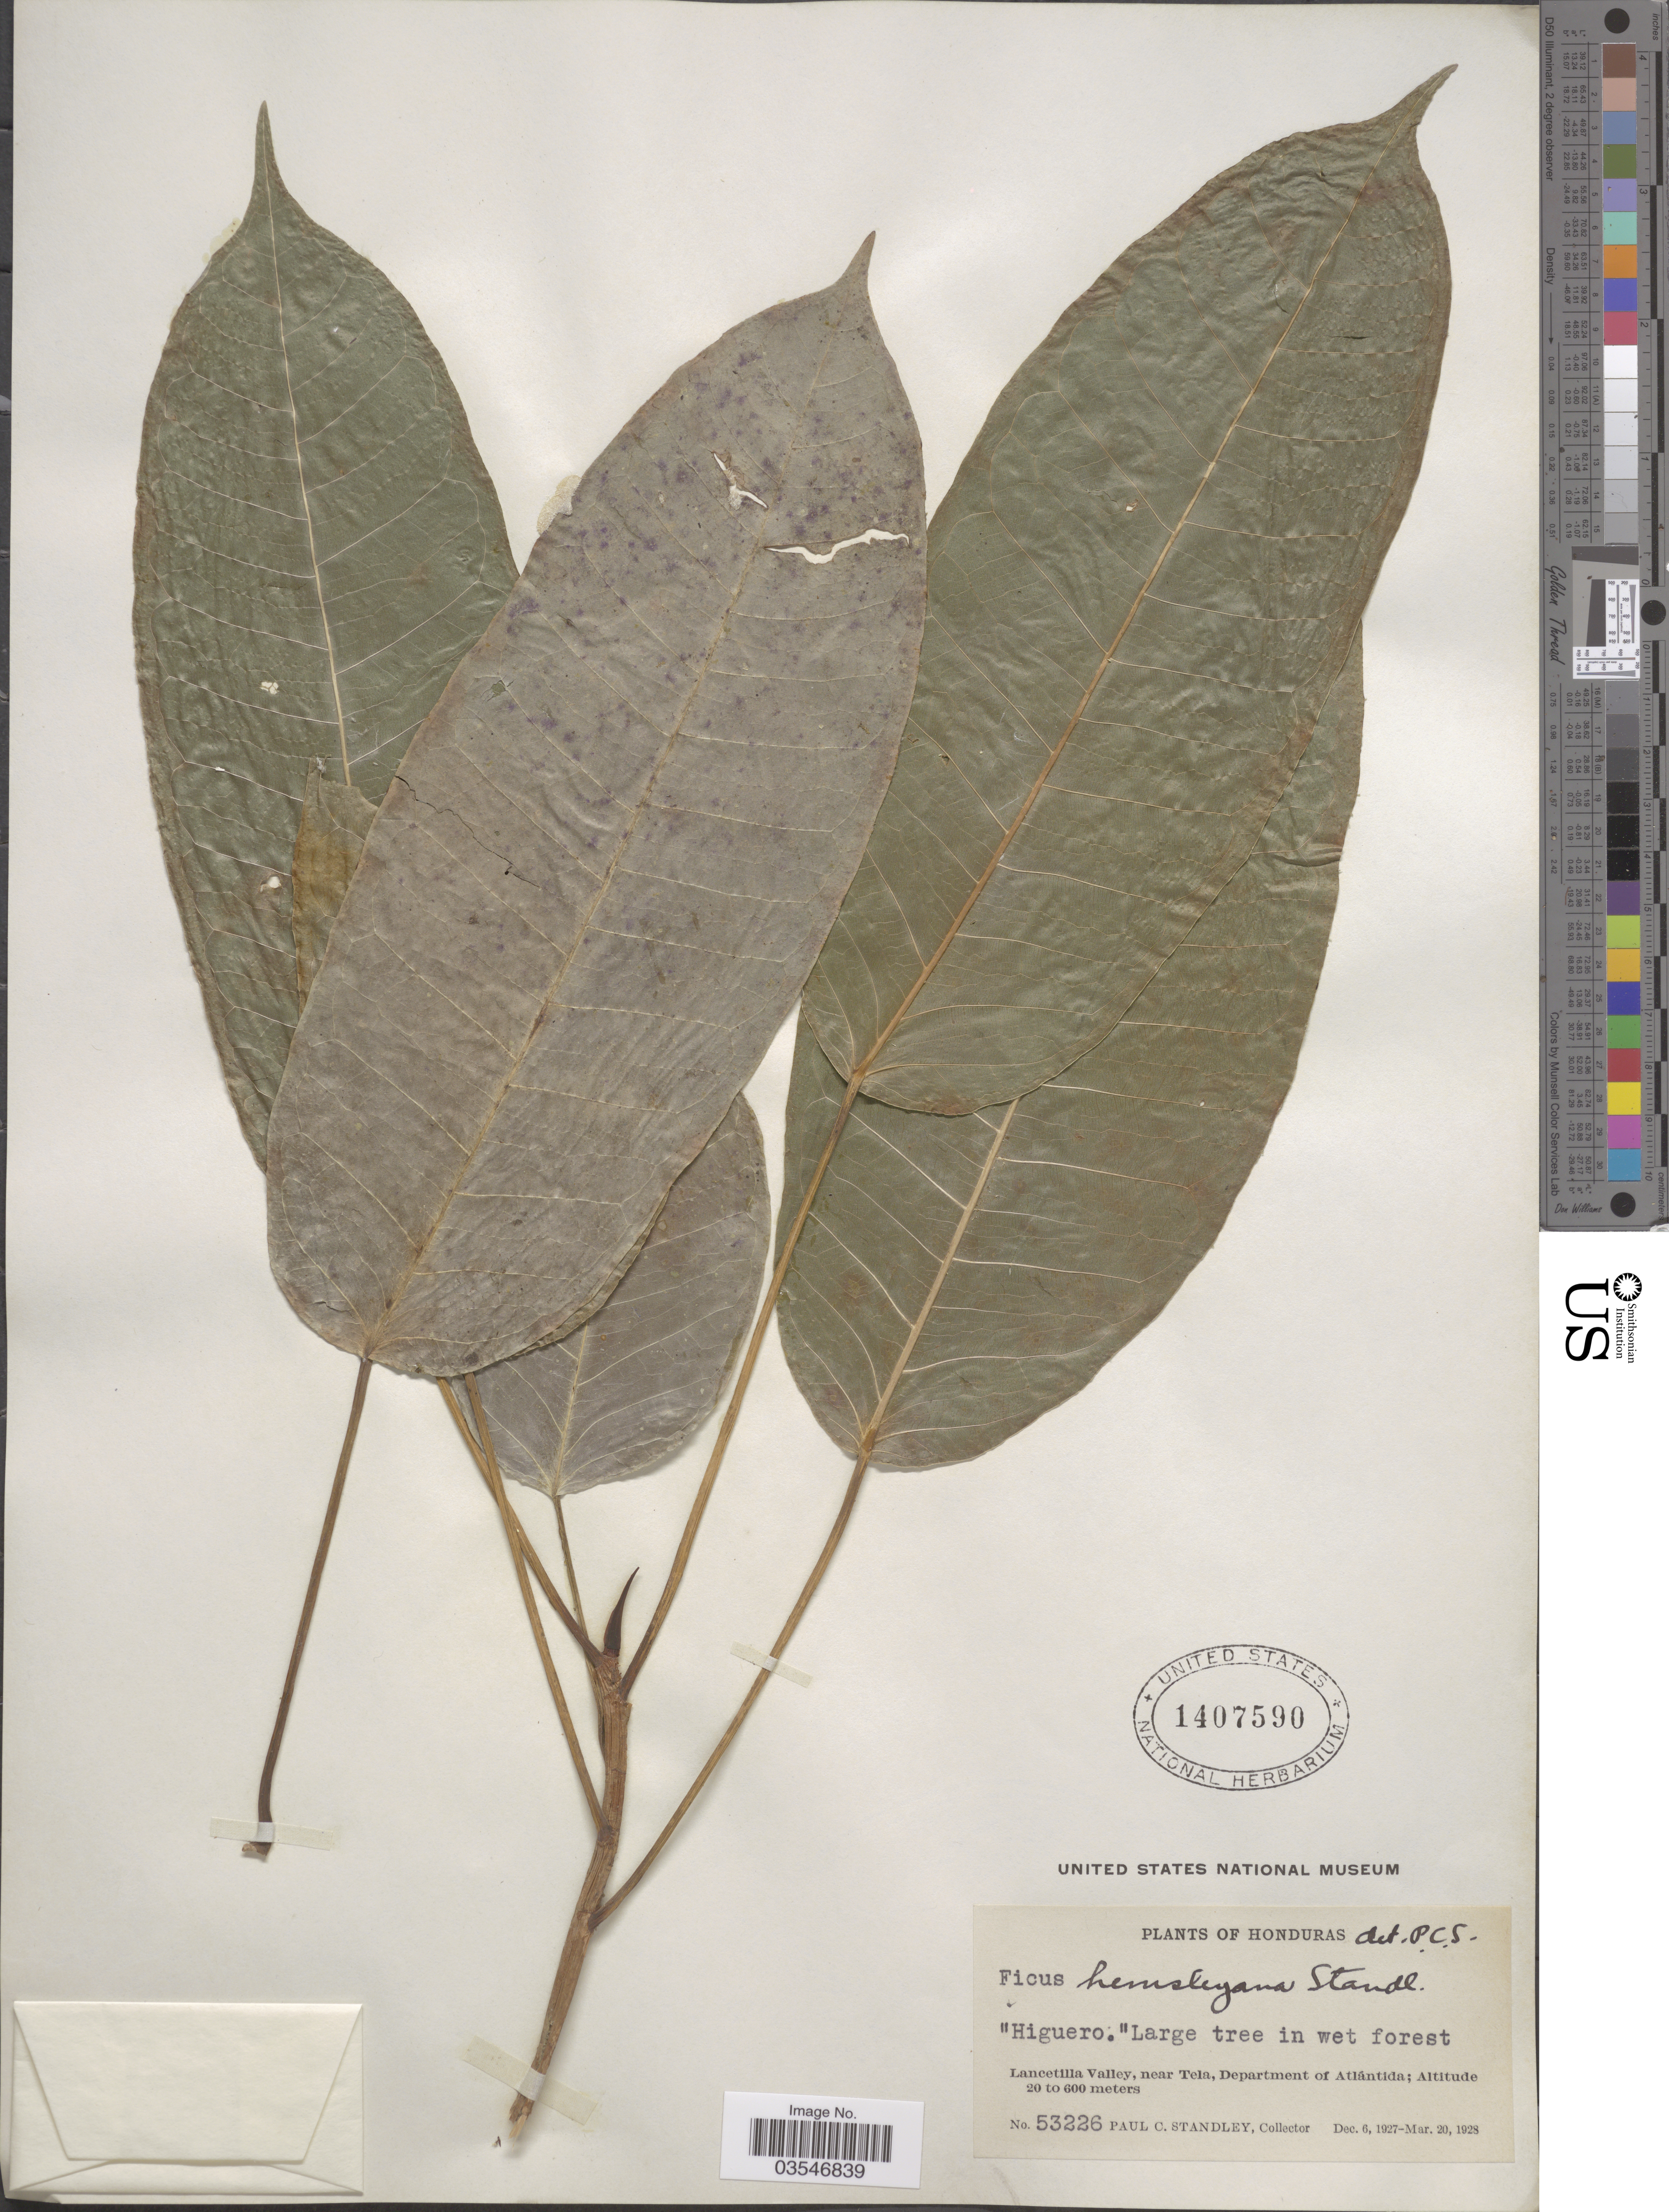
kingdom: Plantae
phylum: Tracheophyta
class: Magnoliopsida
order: Rosales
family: Moraceae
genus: Ficus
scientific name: Ficus citrifolia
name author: Mill.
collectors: P. C. Standley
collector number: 53226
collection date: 1927-12-06/1928-03-20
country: Honduras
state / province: Atlantida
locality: Lancetilla Valley, near Tela, Department of Atlántida.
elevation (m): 20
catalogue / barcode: US 1407590